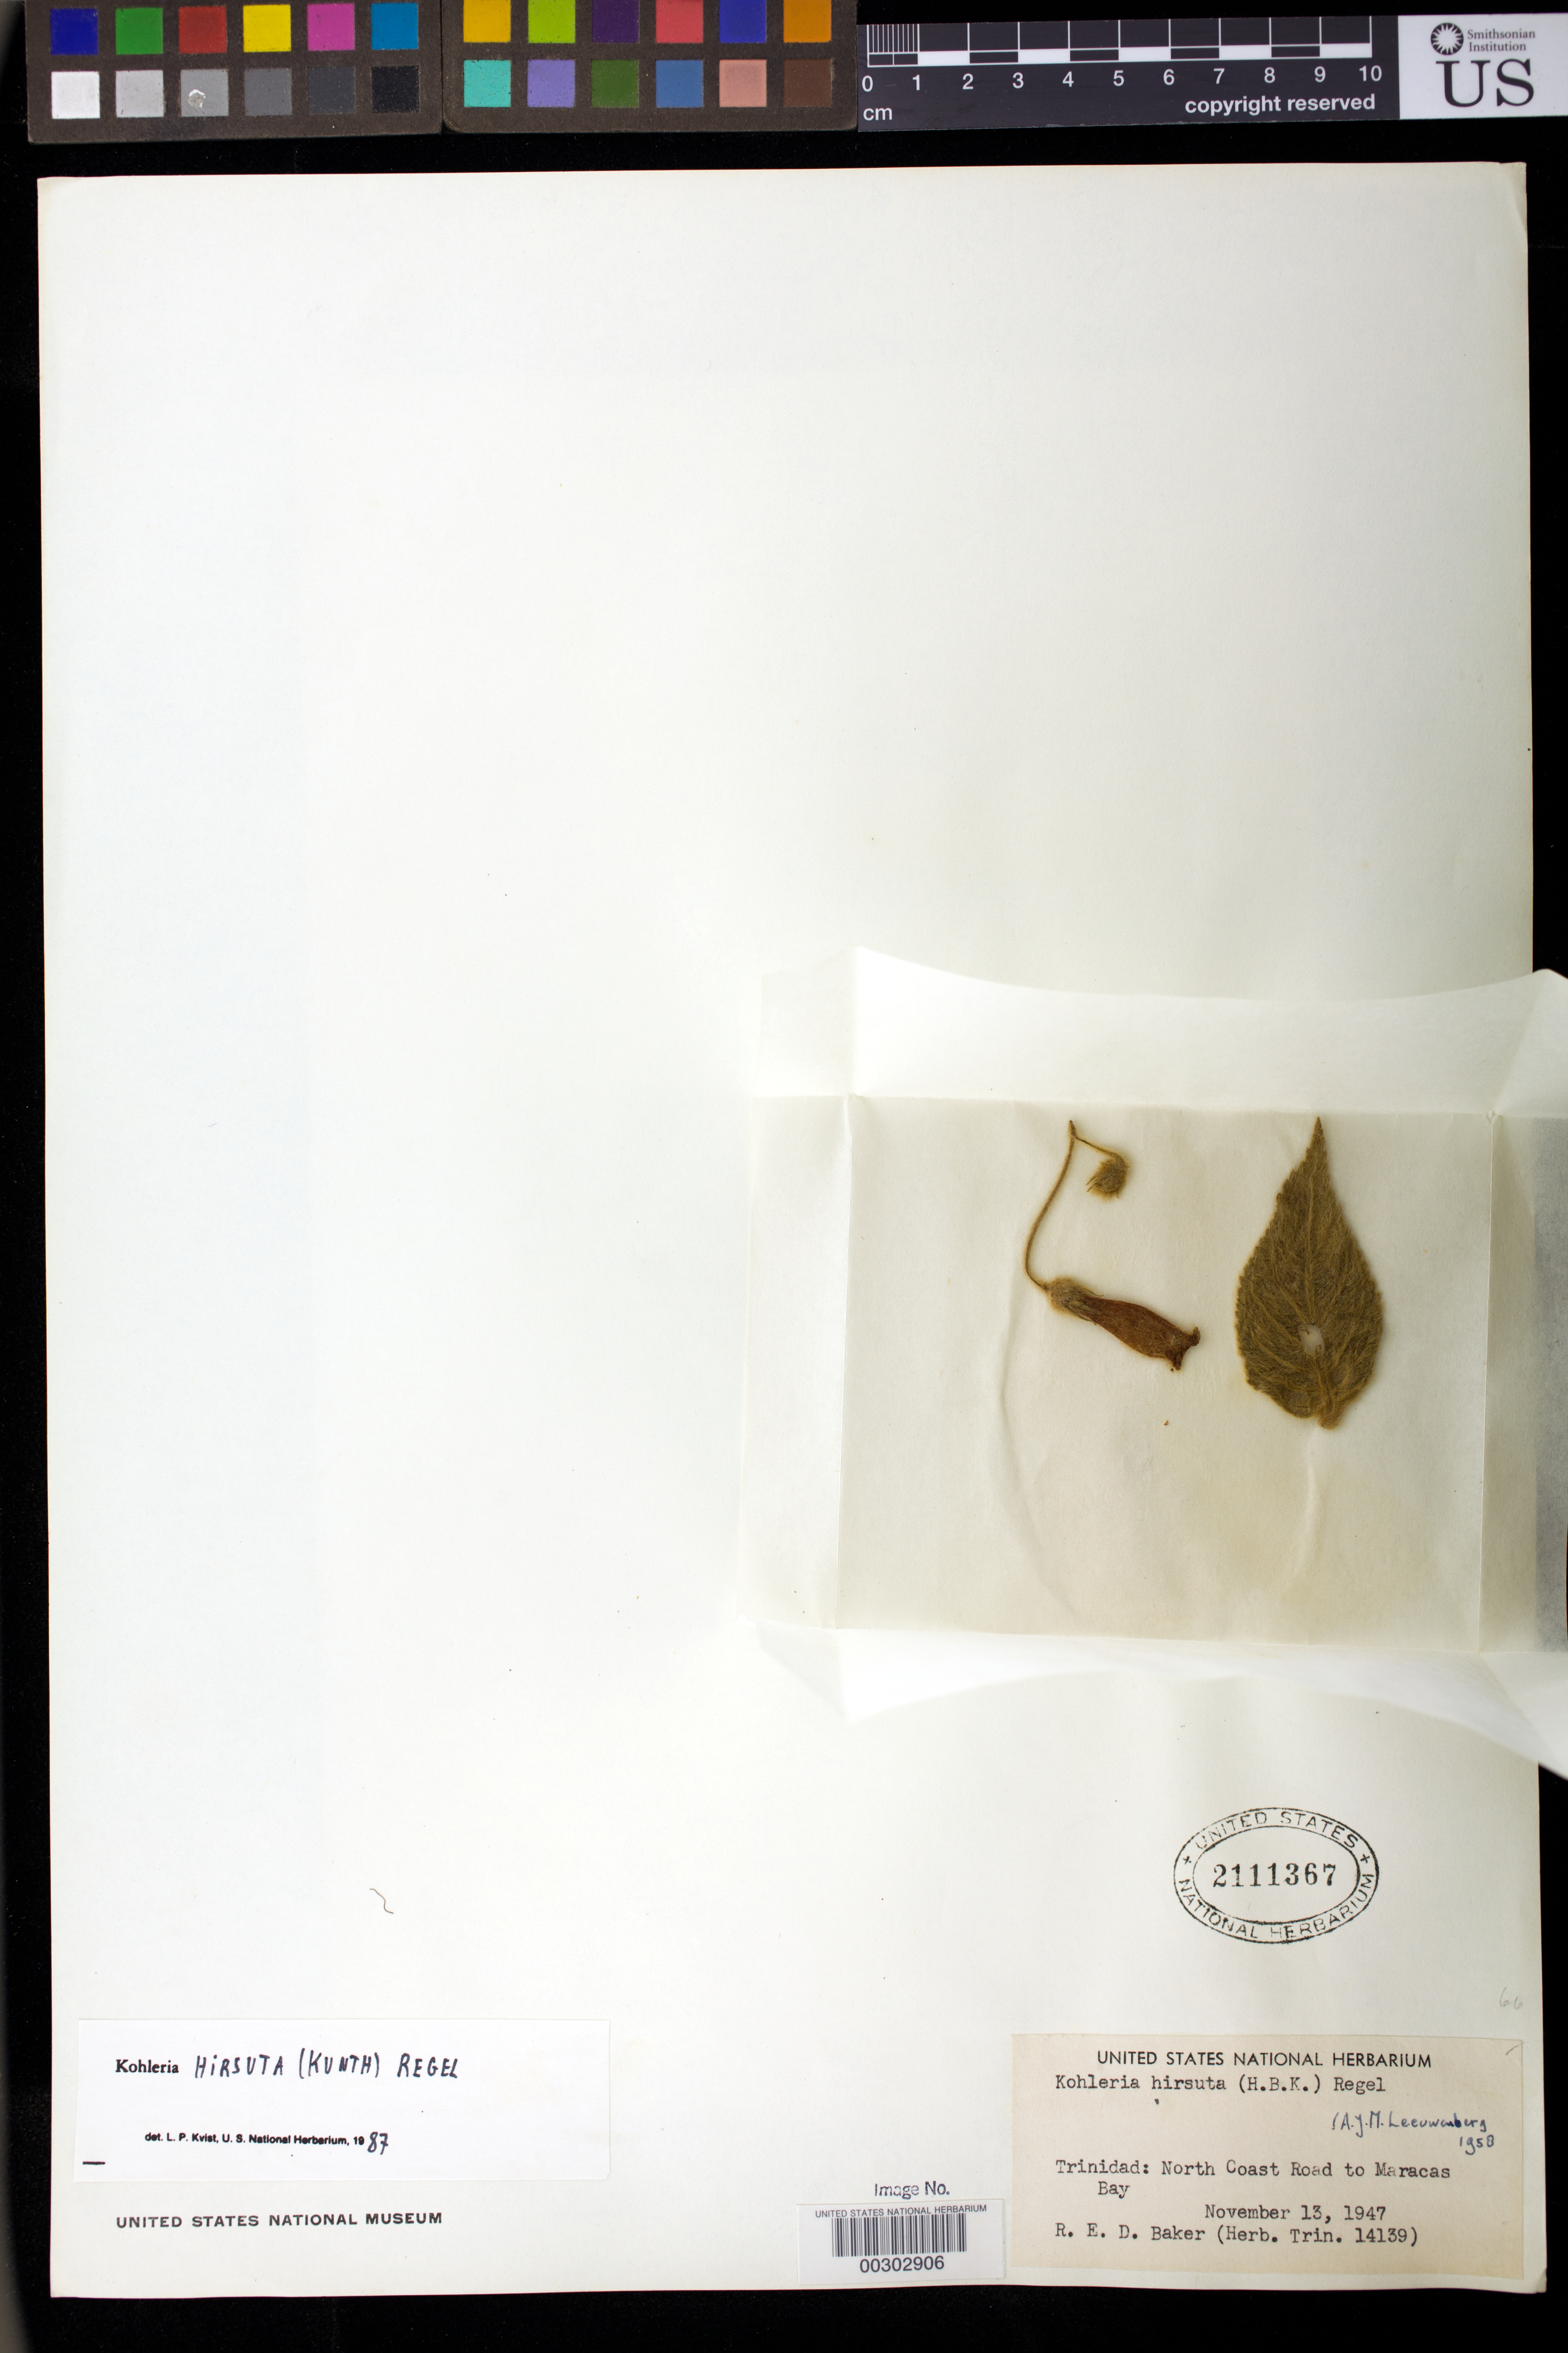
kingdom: Plantae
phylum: Tracheophyta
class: Magnoliopsida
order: Lamiales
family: Gesneriaceae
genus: Kohleria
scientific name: Kohleria hirsuta var. hirsuta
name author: (Kunth) Regel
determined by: Kvist, L. P., (US), Smithsonian Institution - National Museum of Natural History (UNITED STATES)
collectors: R. E. D. Baker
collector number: Herb Trin. 14139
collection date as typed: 13 Nov 1947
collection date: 1947-11-13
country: Trinidad and Tobago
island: Trinidad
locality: North coast road to maracas bay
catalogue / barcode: US 2111367